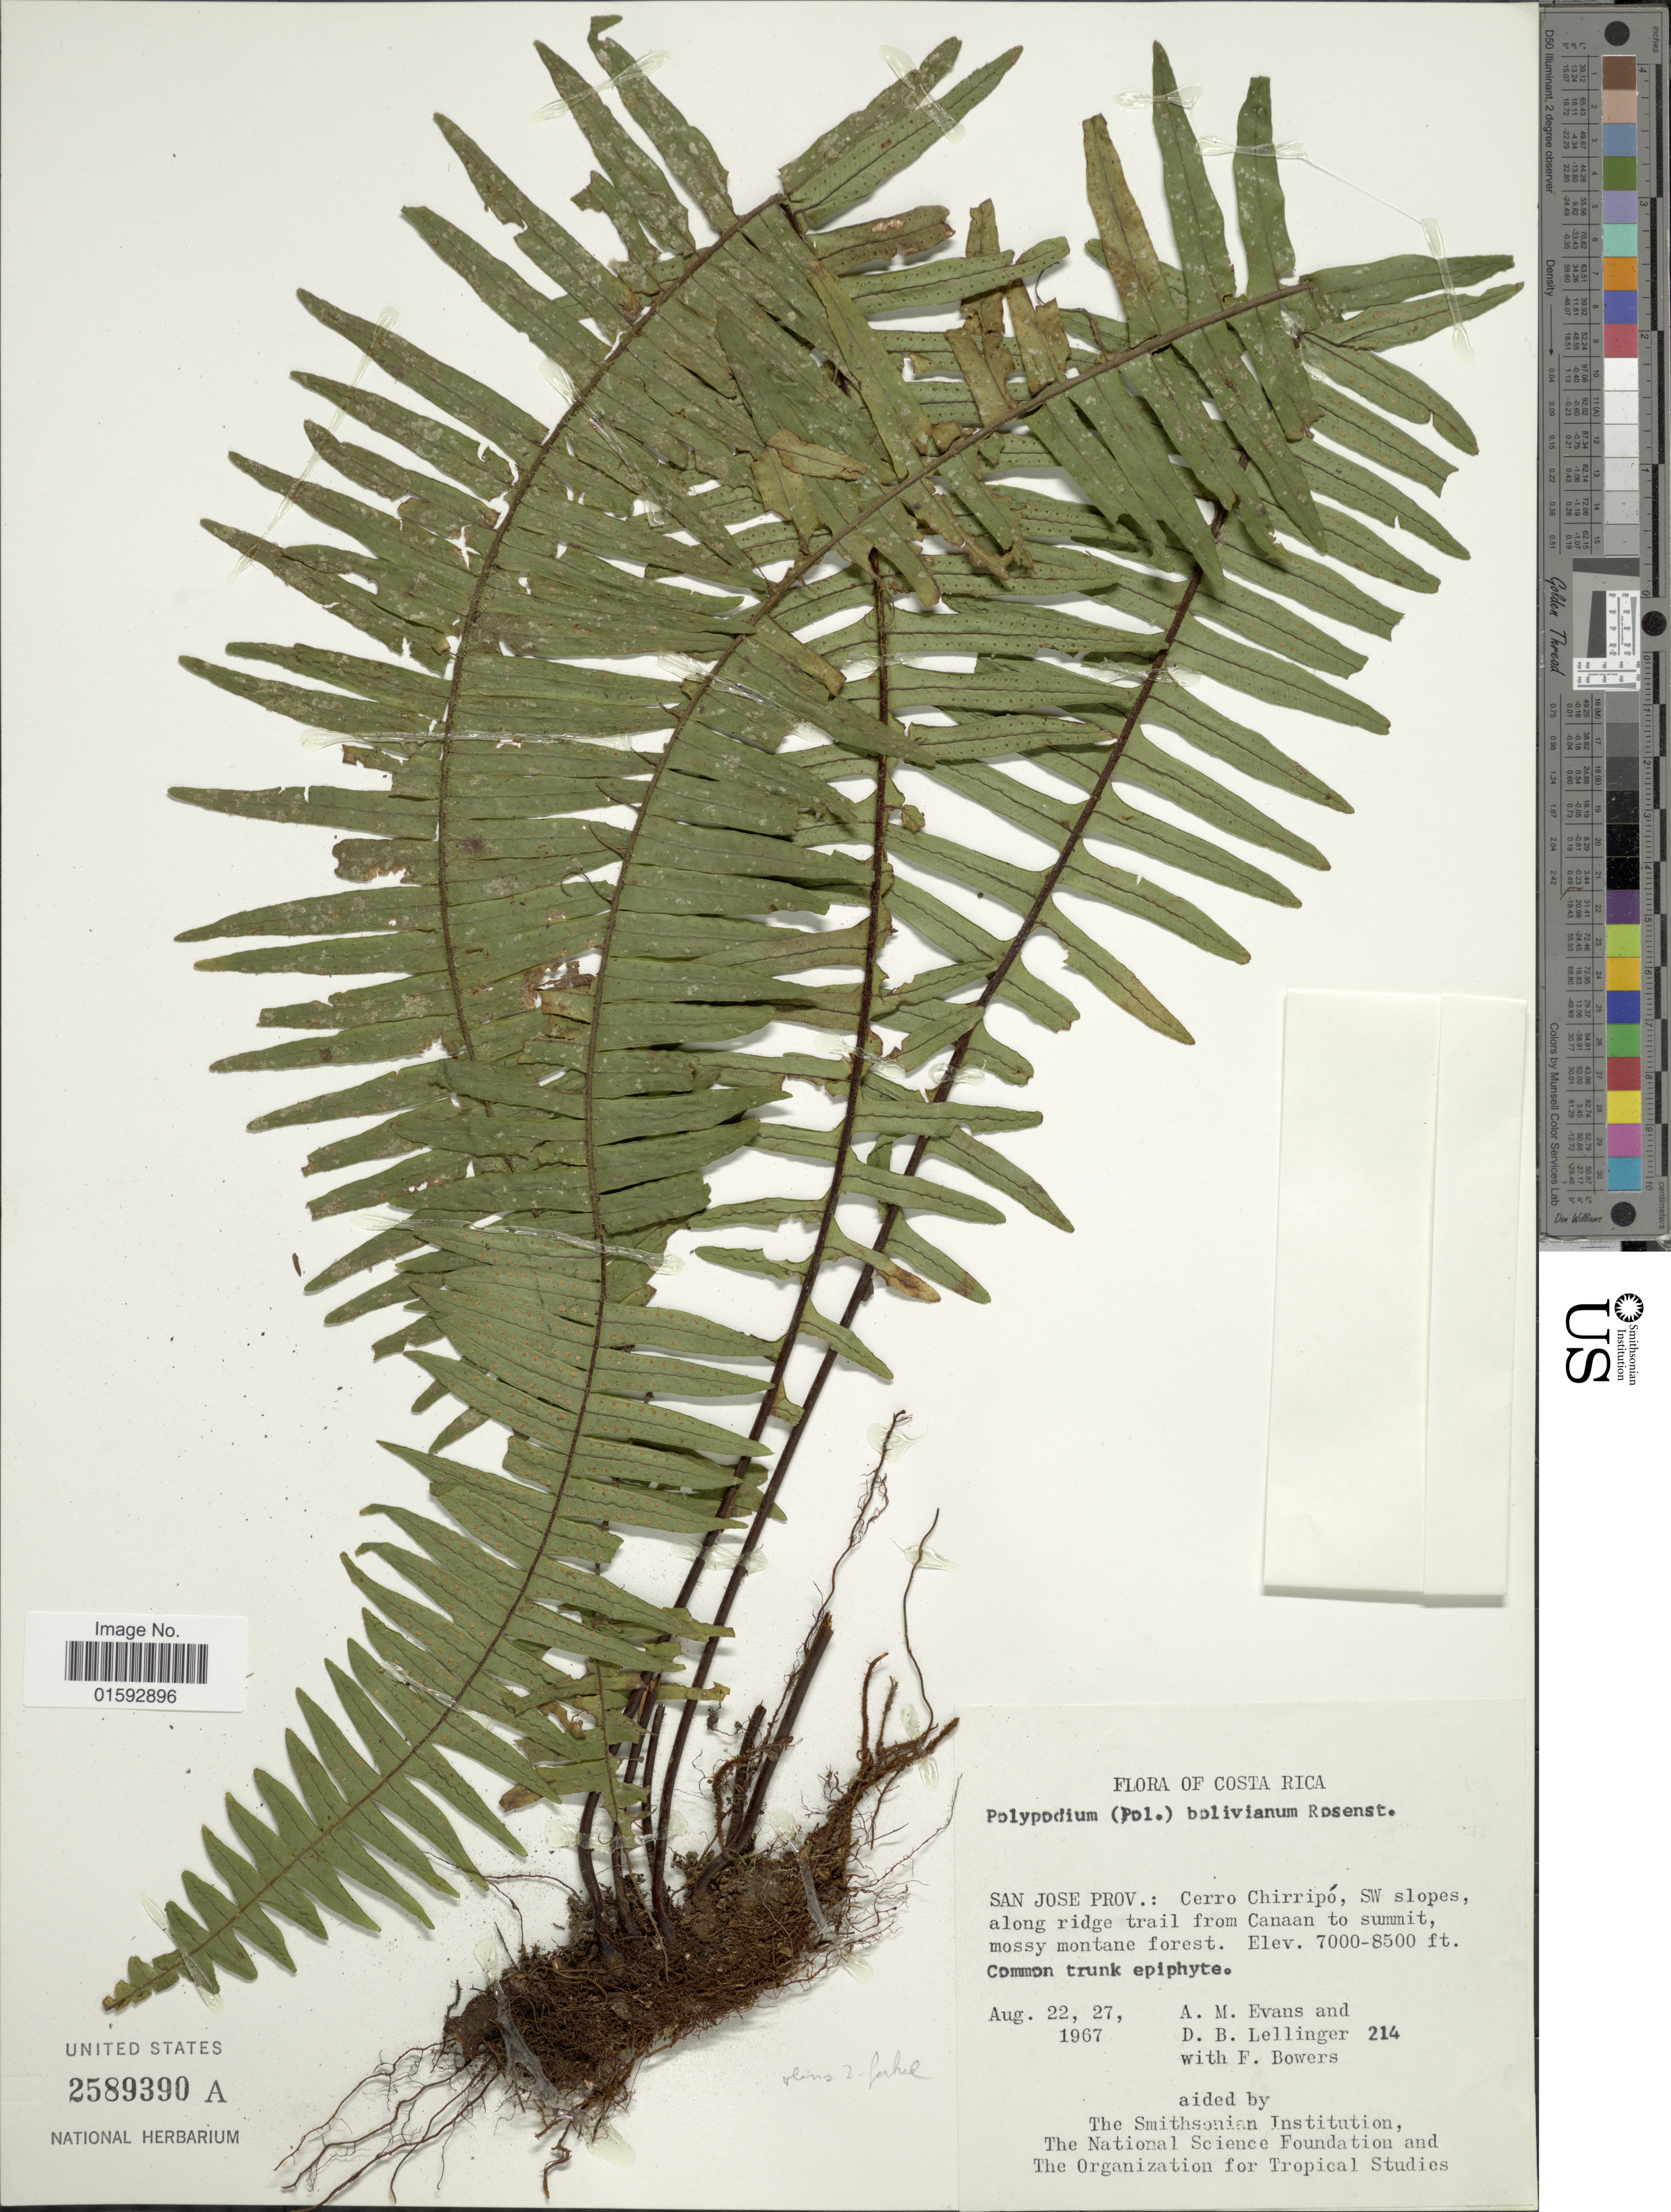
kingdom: Plantae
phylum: Tracheophyta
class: Polypodiopsida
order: Polypodiales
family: Polypodiaceae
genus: Pecluma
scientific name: Pecluma divaricata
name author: (E. Fourn.) Mickel & Beitel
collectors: A. M. Evans, D. B. Lellinger & F. Bowers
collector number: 214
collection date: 1967-08-22/1967-08-27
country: Costa Rica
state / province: San José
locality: Cerro Chirripo, SW slopes, along ridge trail from Canaan to summit, mossy montane forest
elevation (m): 2134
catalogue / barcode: US 258390A